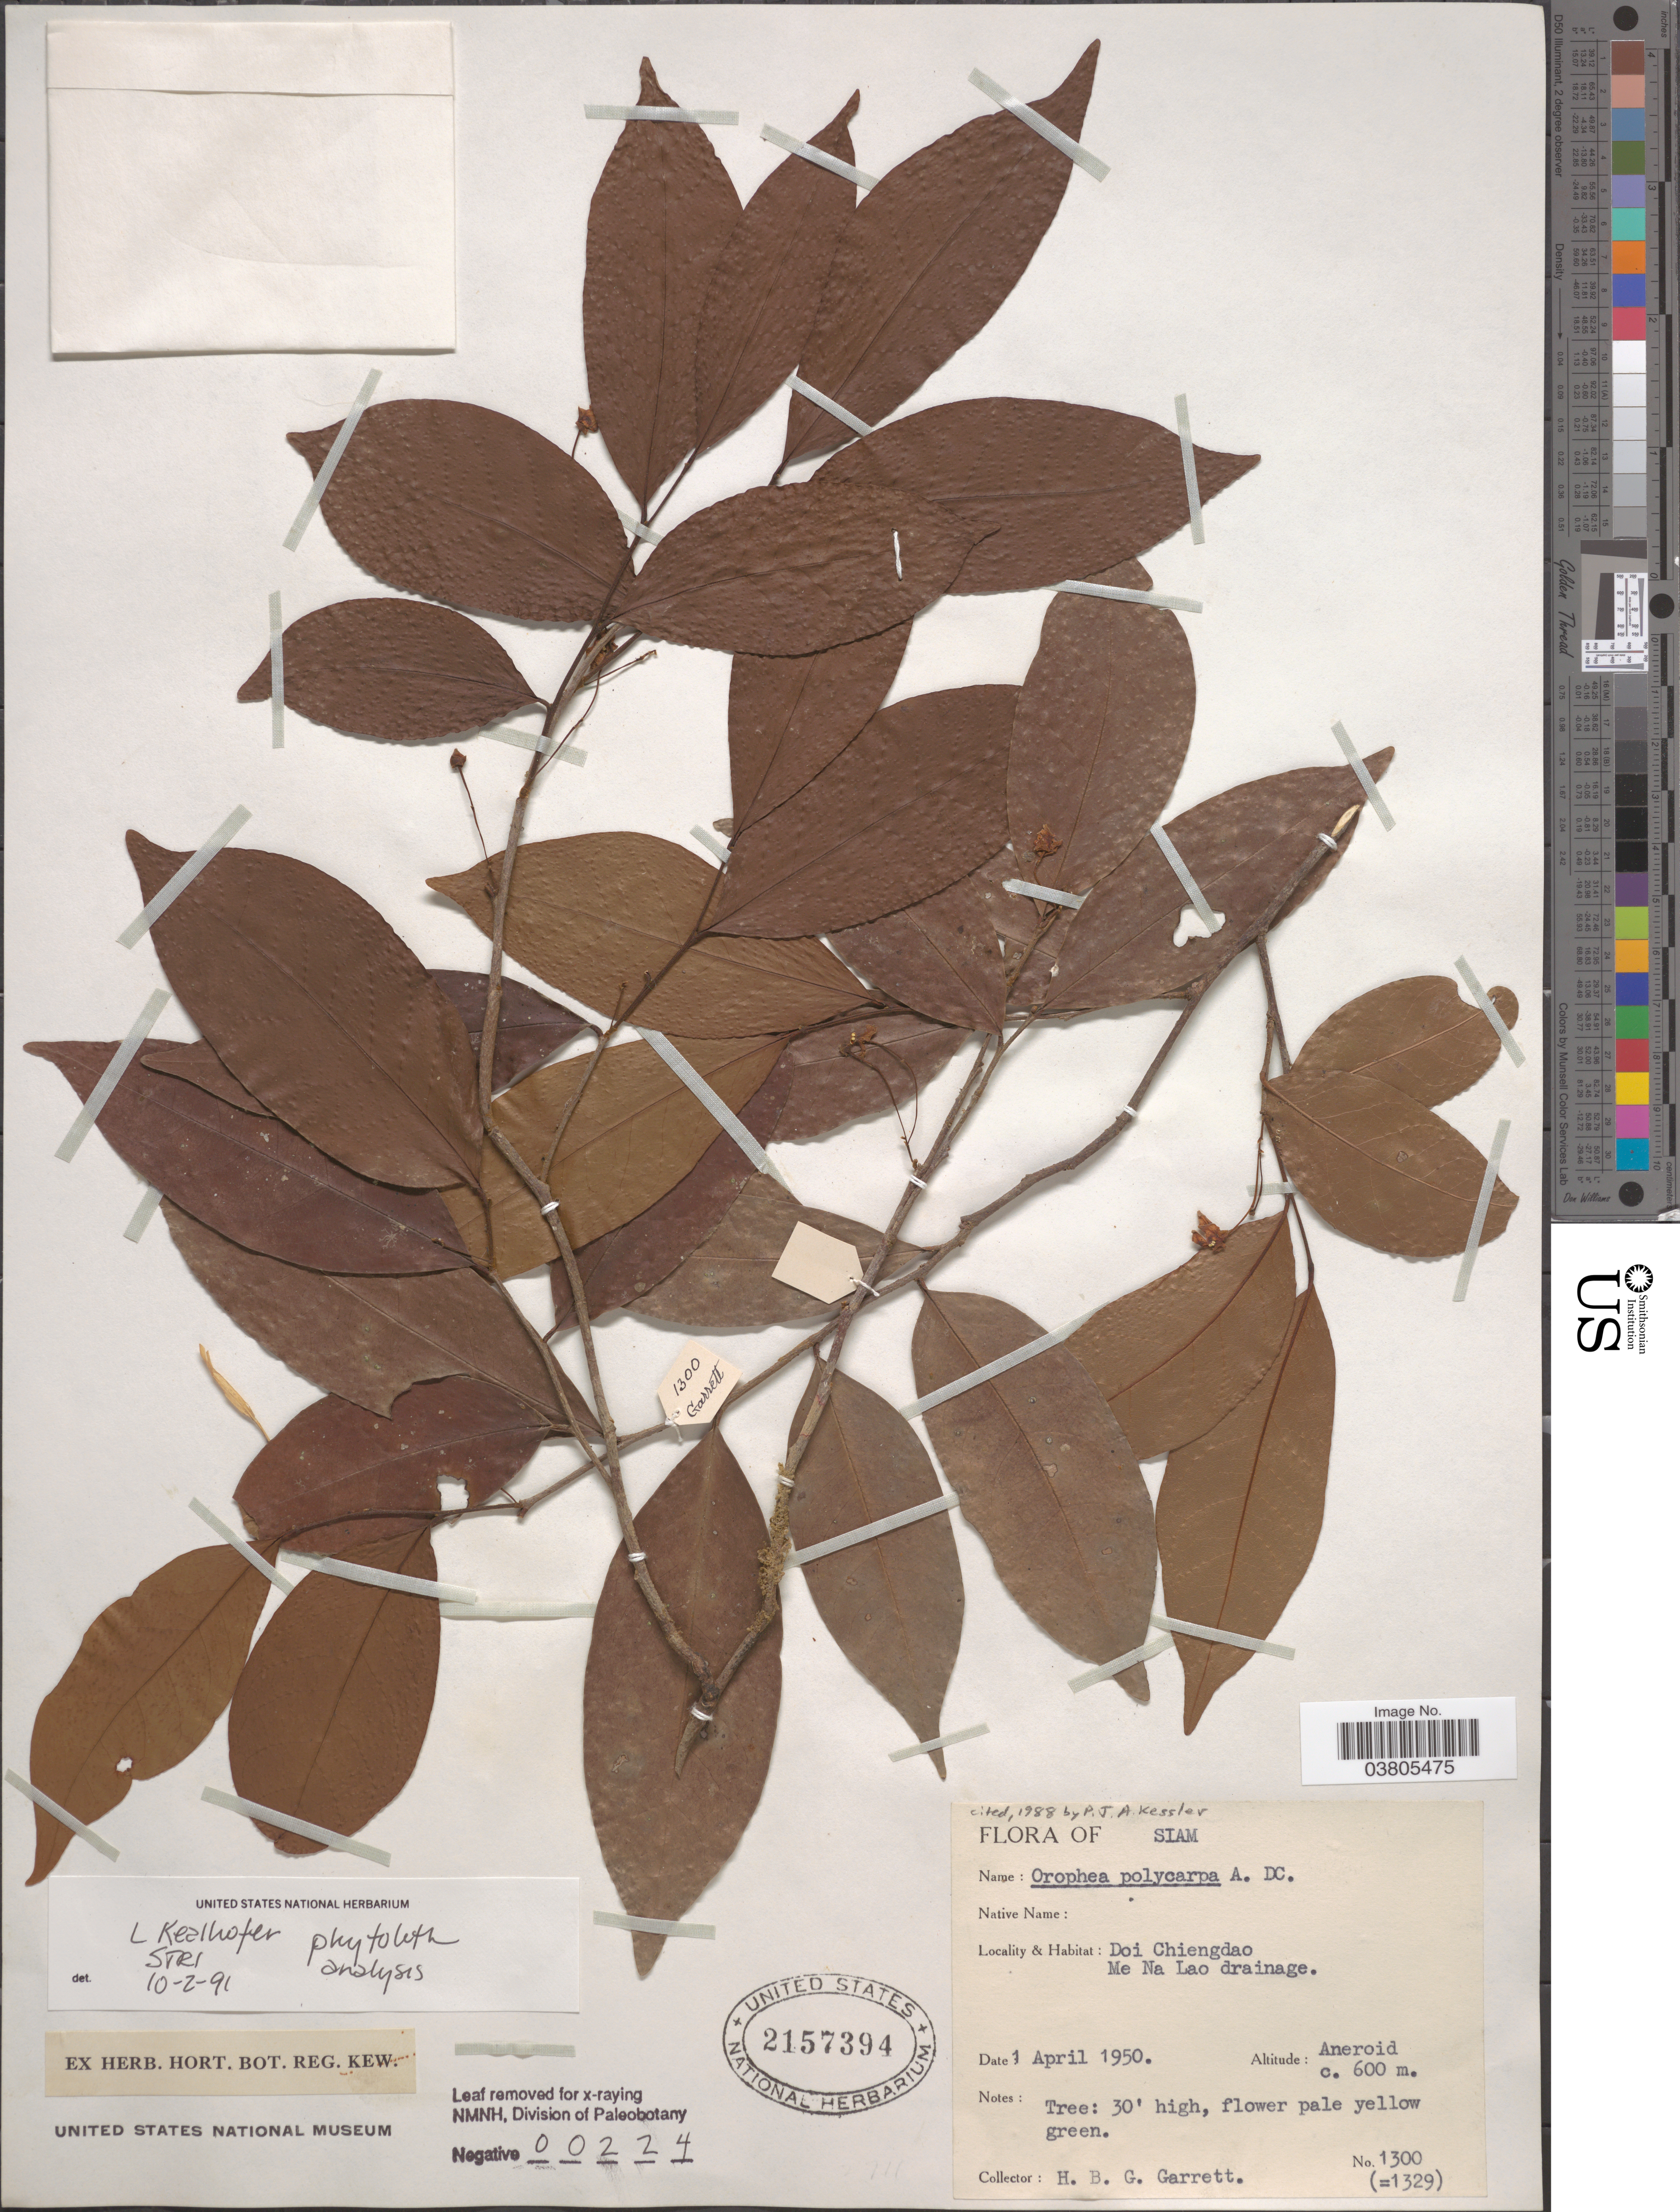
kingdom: Plantae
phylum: Tracheophyta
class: Magnoliopsida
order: Magnoliales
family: Annonaceae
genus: Orophea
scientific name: Orophea polycarpa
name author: A. DC.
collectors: H. Garrett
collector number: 1300(=1329)?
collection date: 1950-04-01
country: Thailand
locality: Siam. Doi Chiengdao, Me Ne Lao drainage.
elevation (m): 600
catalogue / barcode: US 2157394